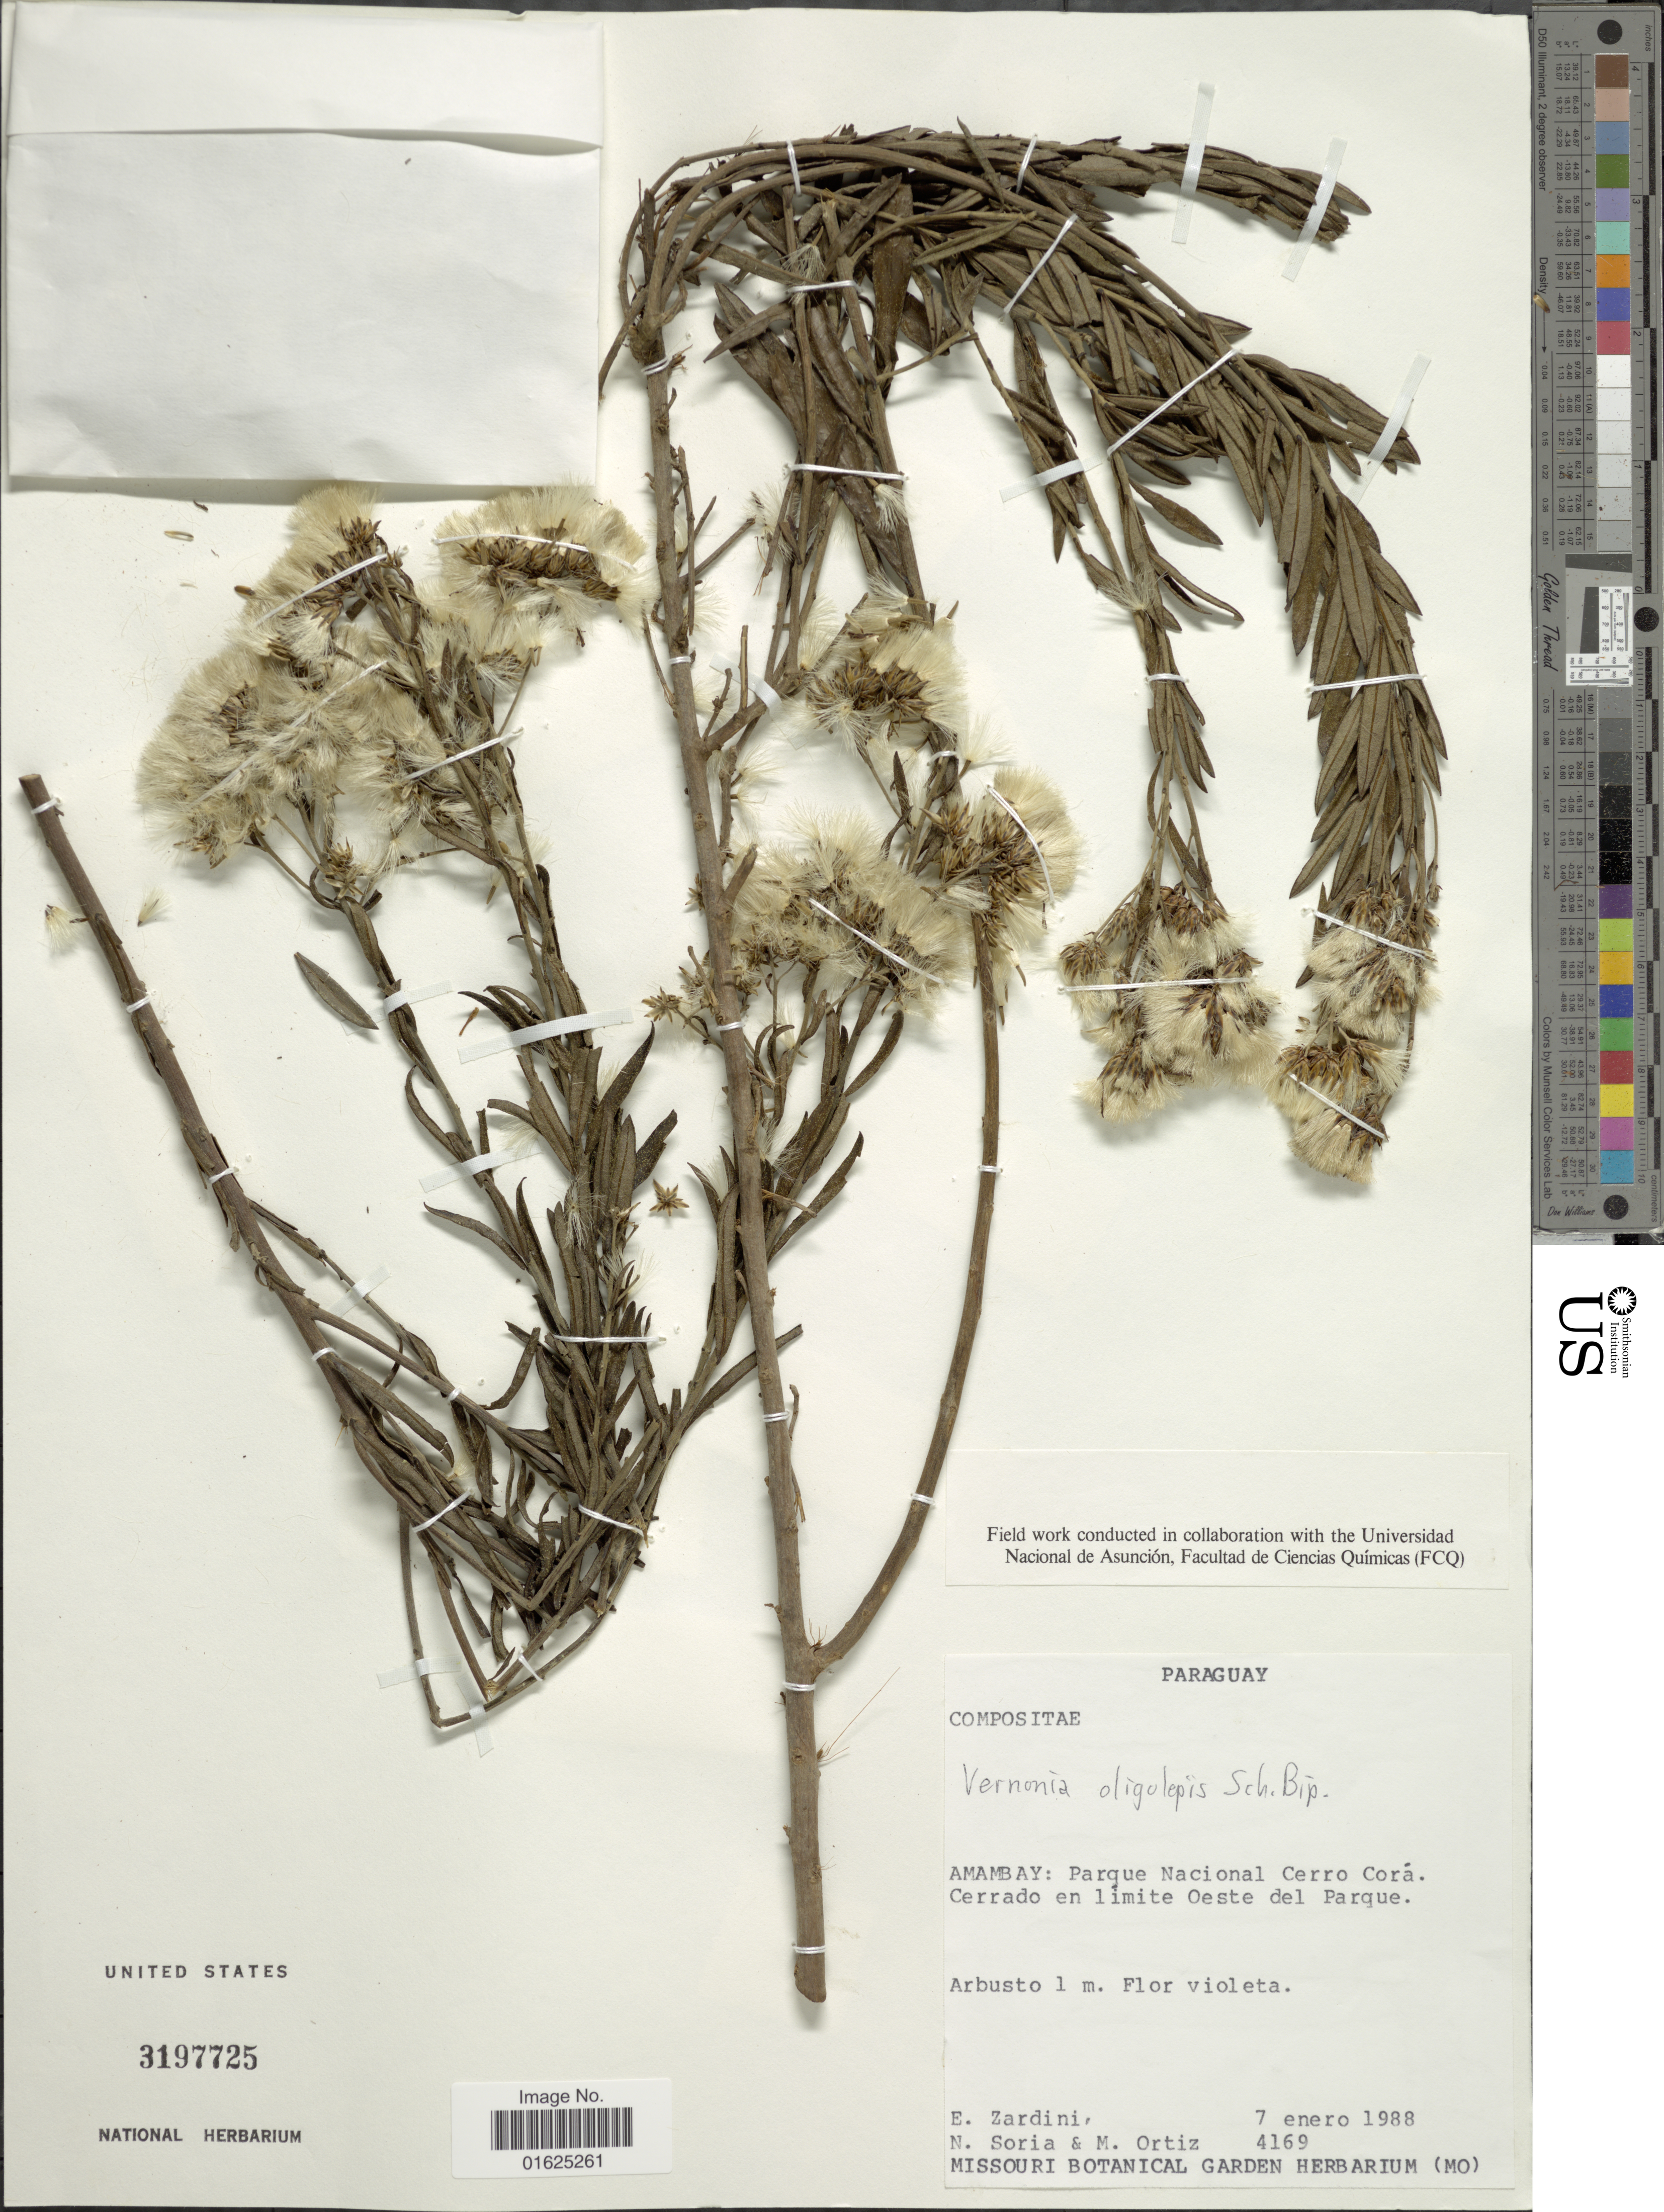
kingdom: Plantae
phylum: Tracheophyta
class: Magnoliopsida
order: Asterales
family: Asteraceae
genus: Vernonanthura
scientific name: Vernonanthura oligolepis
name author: (Sch. Bip. ex Baker) H. Rob.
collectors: E. M. Zardini, N. Soria & M. Ortíz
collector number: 4169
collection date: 1988-01-07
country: Paraguay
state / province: Amambay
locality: Parque Nacional Cerro Corá. Cerrado en limite Oetse del Parque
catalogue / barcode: US 3197725